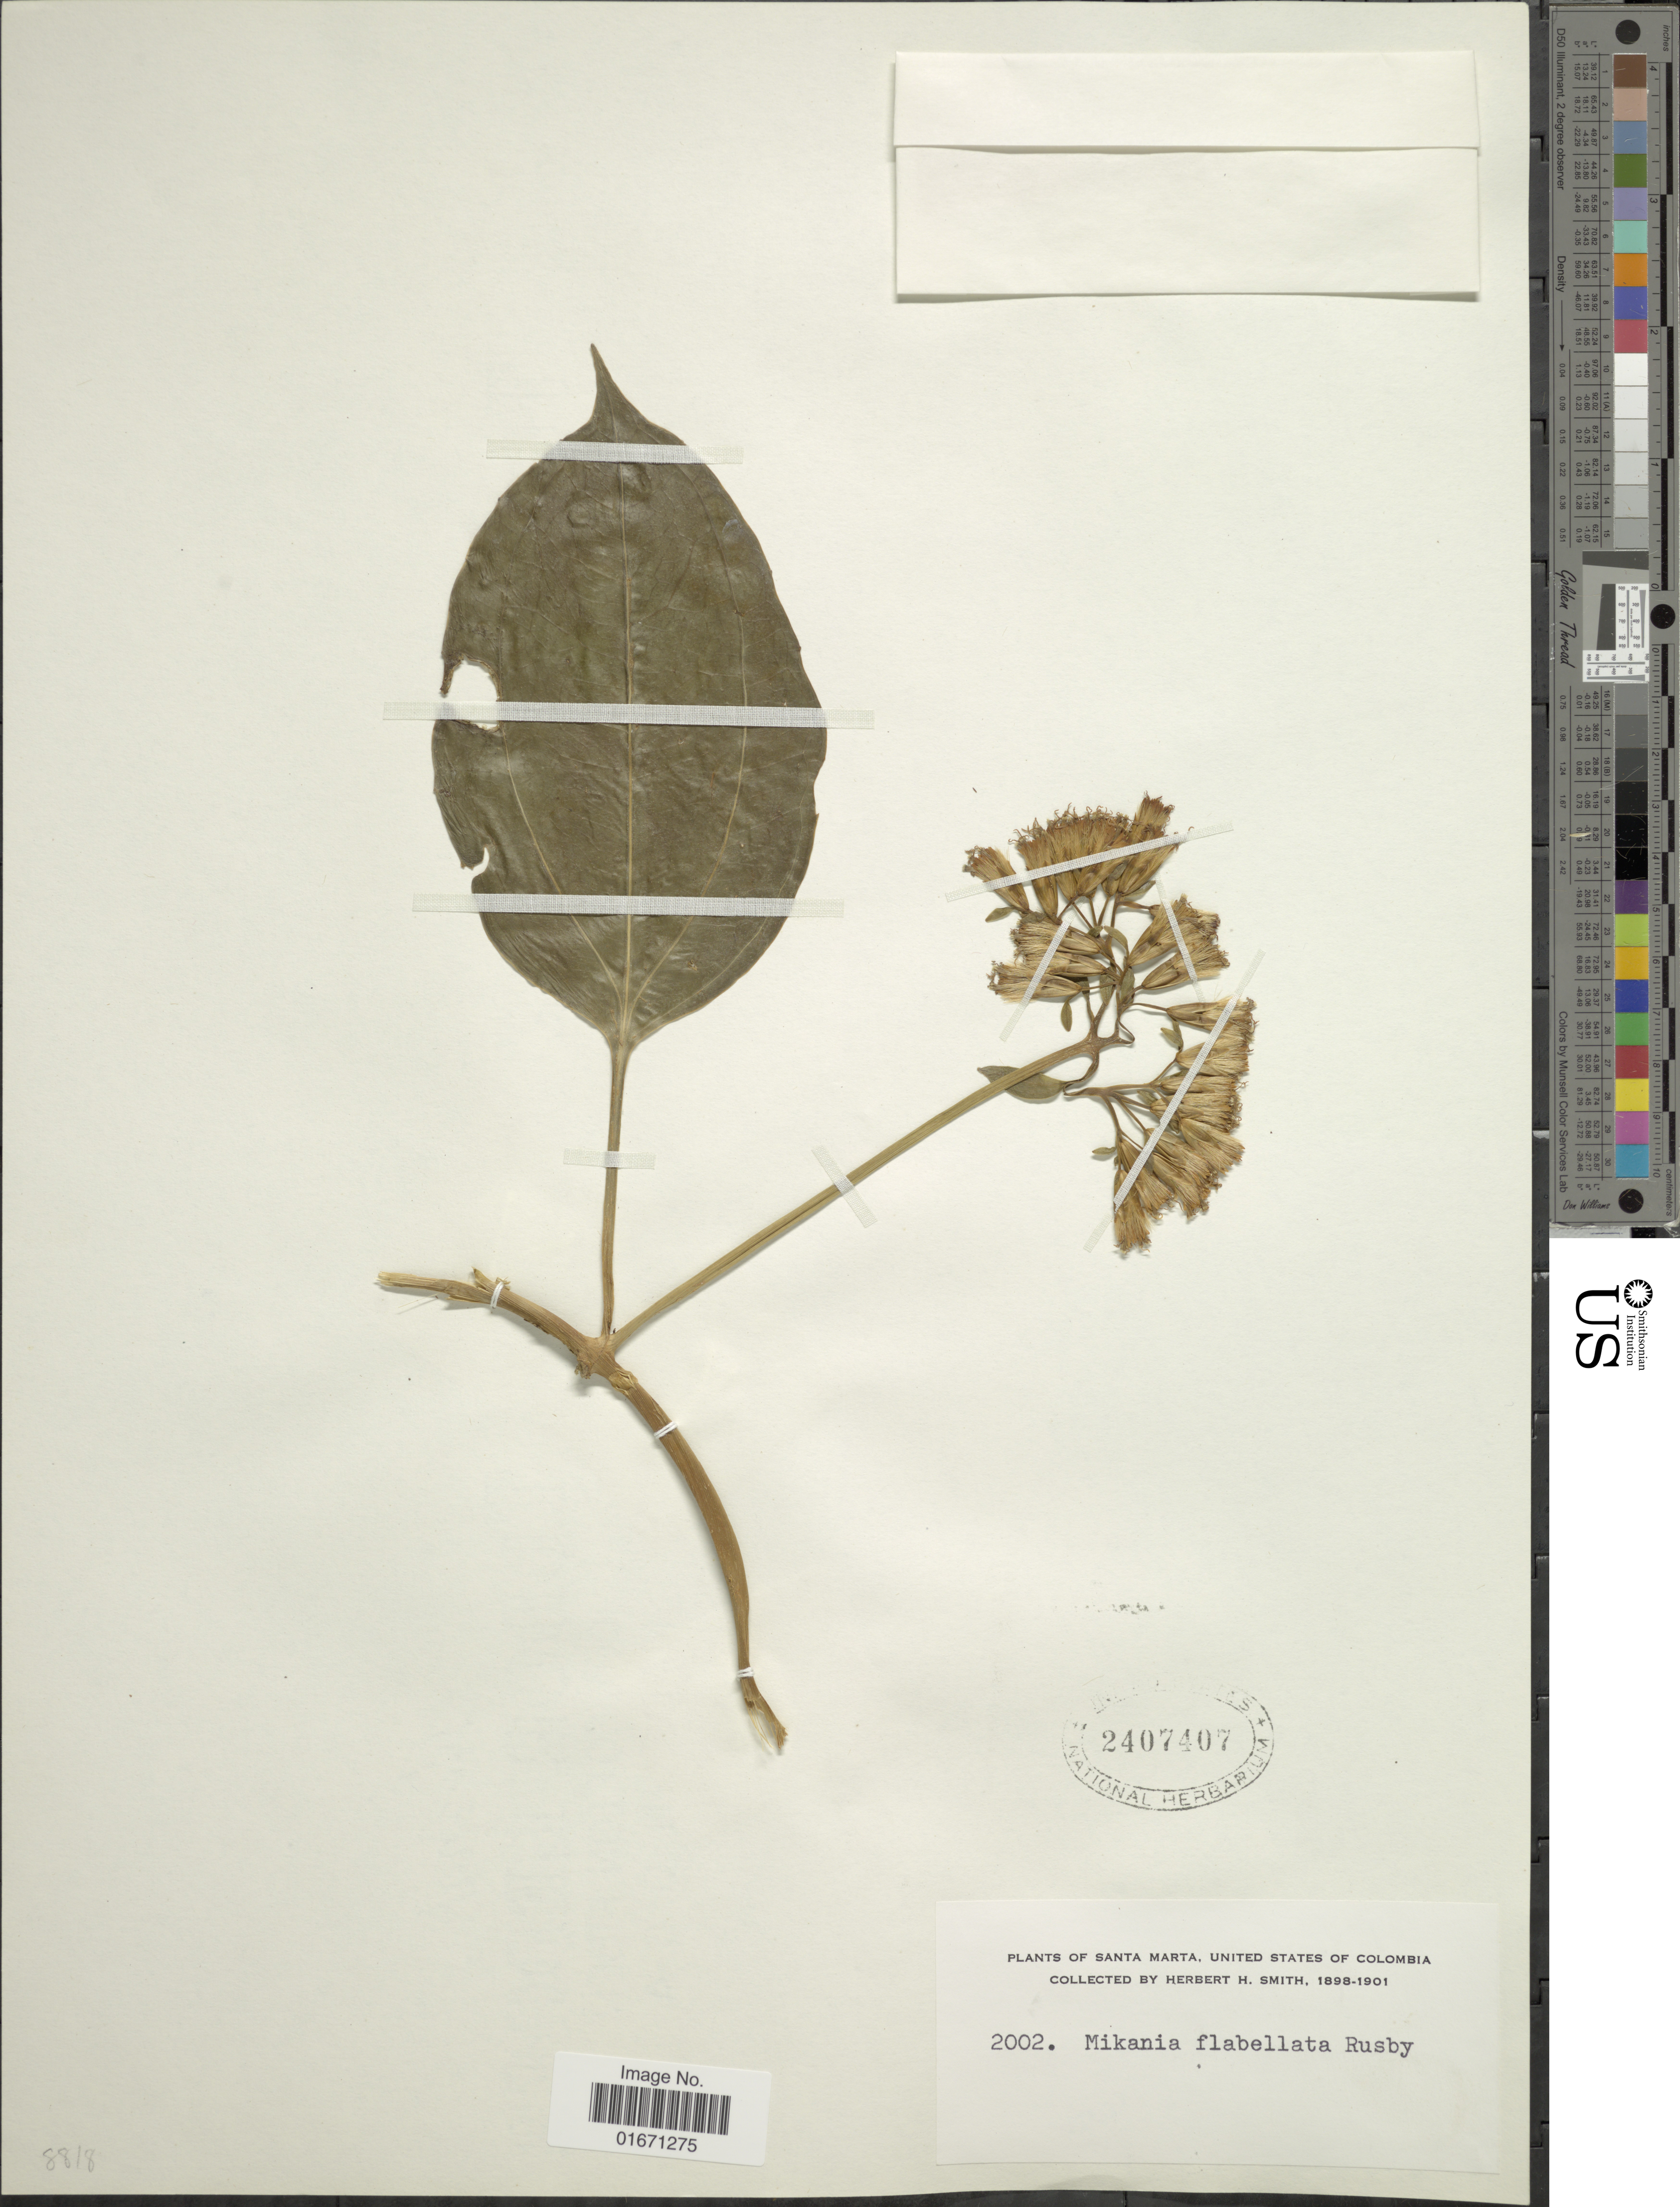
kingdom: Plantae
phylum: Tracheophyta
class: Magnoliopsida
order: Asterales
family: Asteraceae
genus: Mikania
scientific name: Mikania flabellata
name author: Rusby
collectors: Herbert H. Smith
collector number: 2002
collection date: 1898/1901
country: Colombia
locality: Santa Marta, United States of Colombia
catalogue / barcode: US 2407407